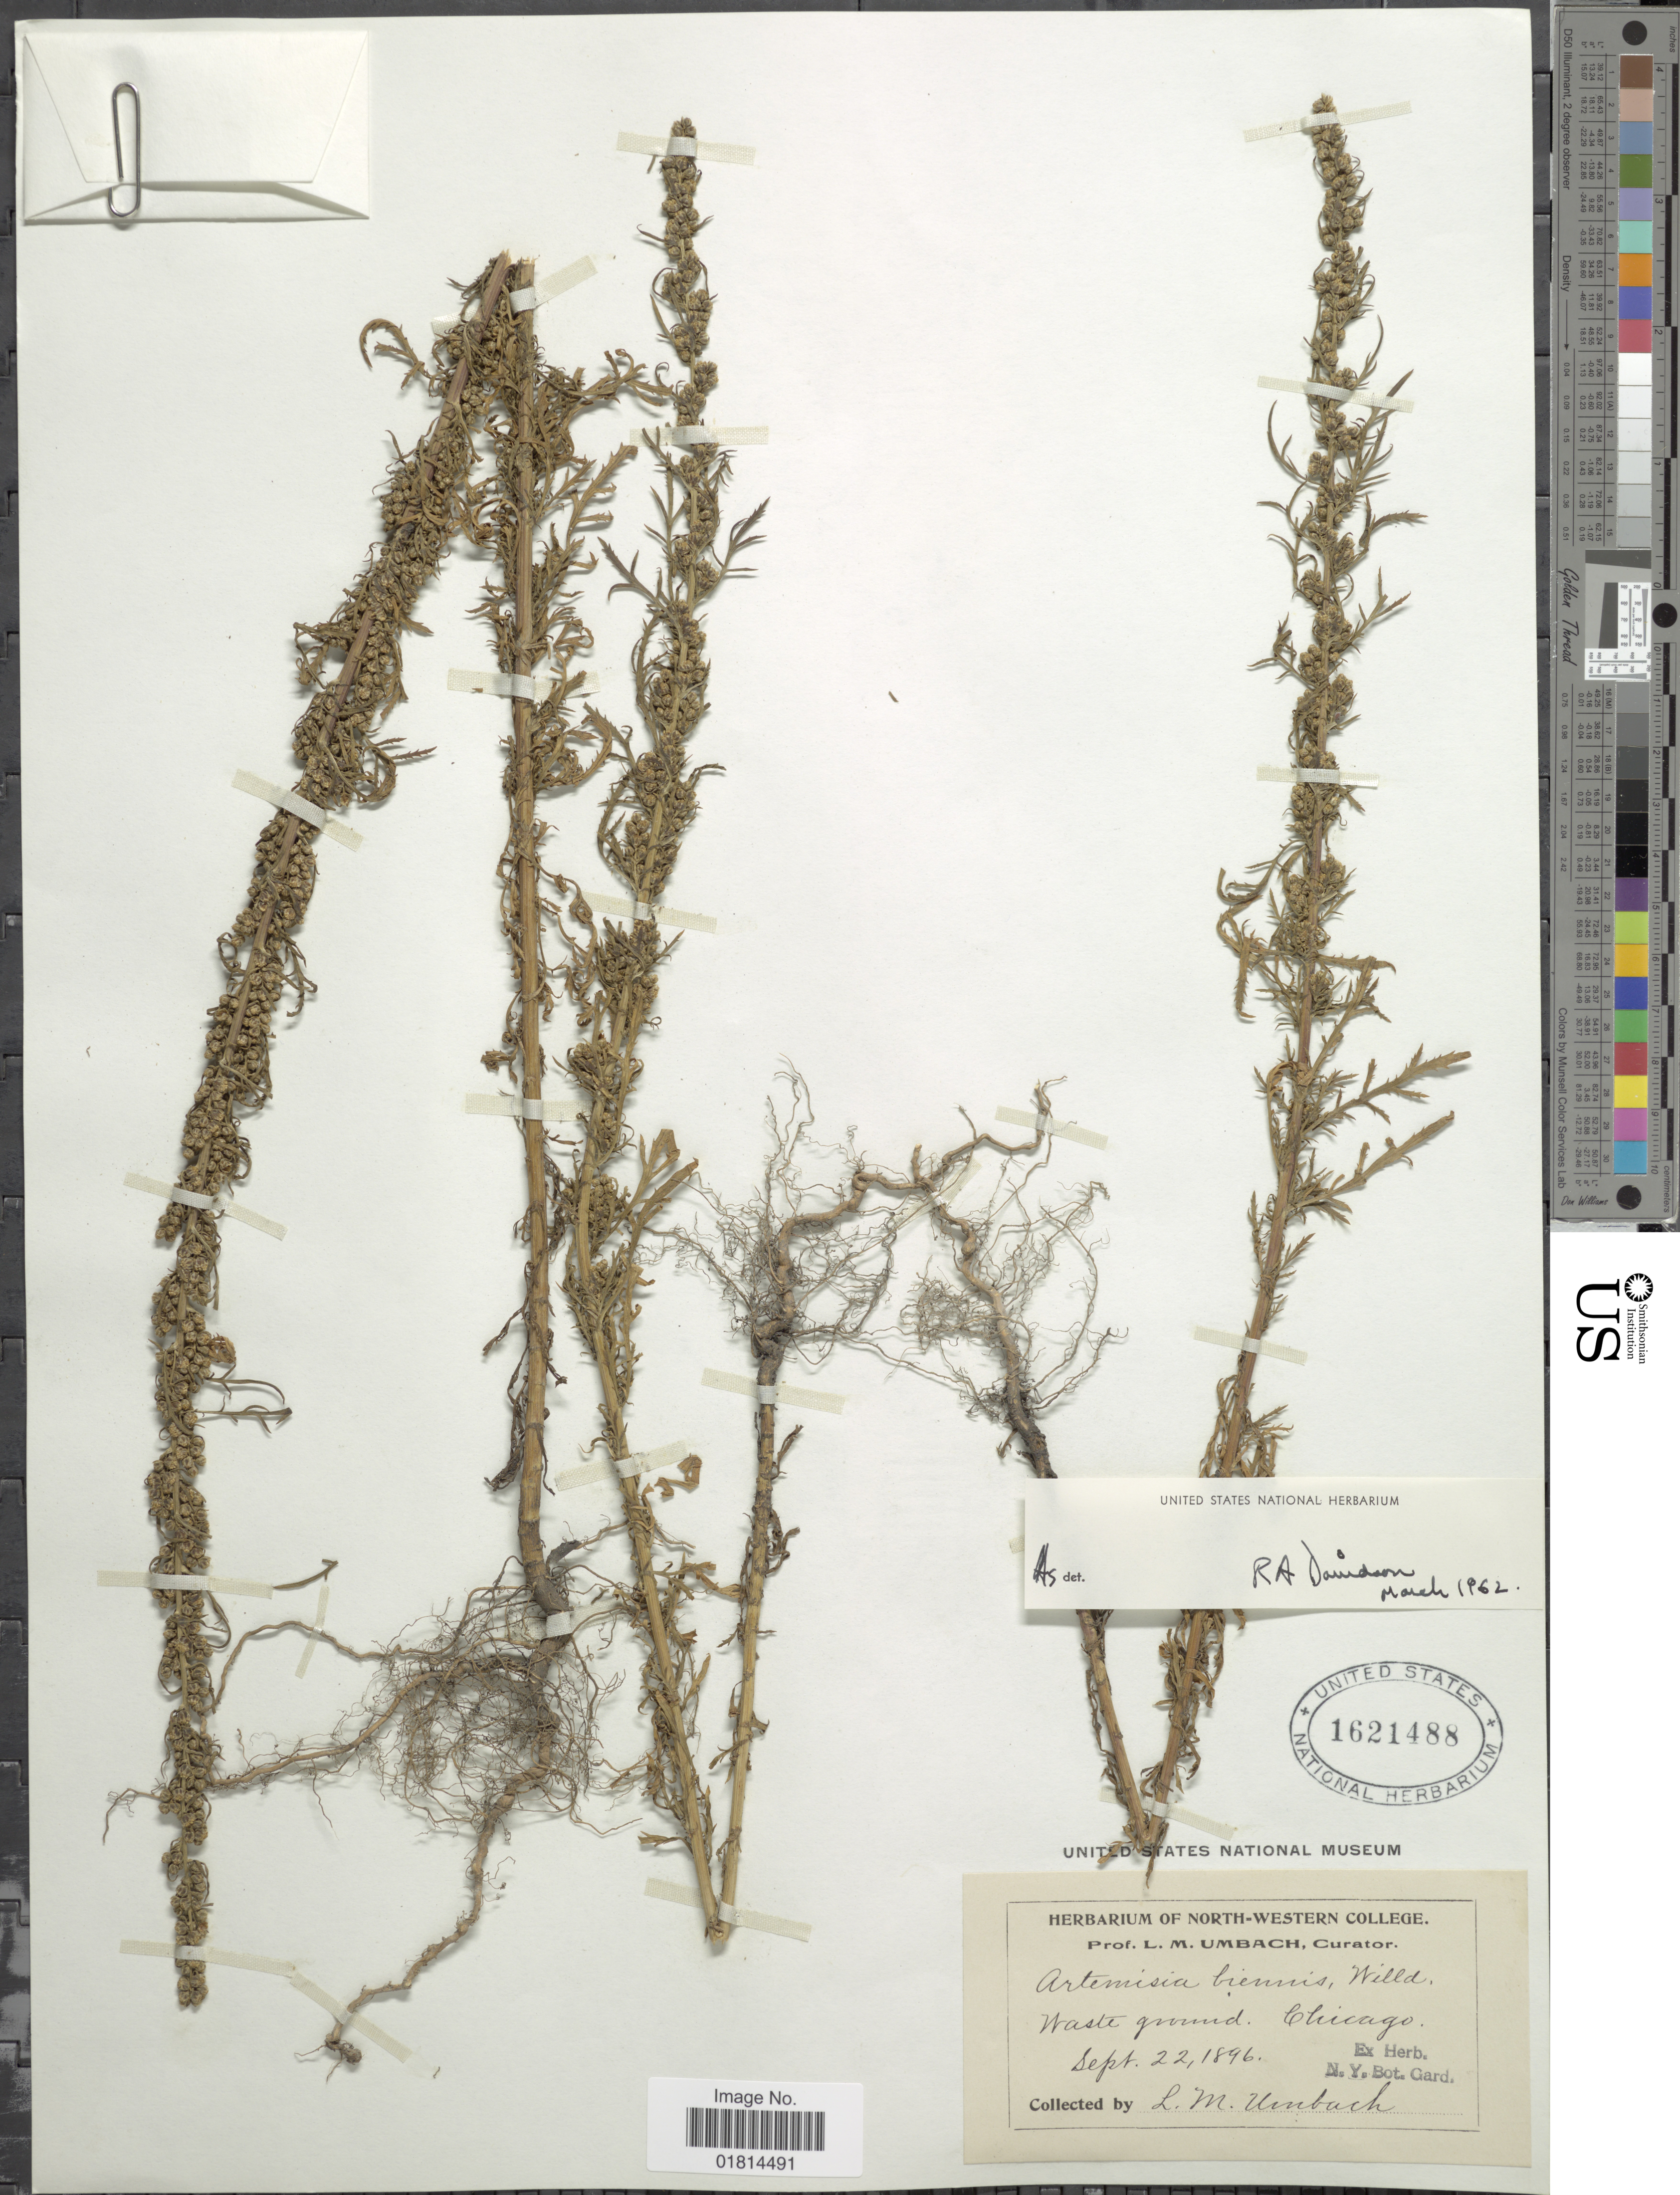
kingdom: Plantae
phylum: Tracheophyta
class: Magnoliopsida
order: Asterales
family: Asteraceae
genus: Artemisia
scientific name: Artemisia biennis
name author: Willd.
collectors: L. M. Umbach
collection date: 1896-09-22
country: United States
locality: Waste ground, Chicago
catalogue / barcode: US 1621488